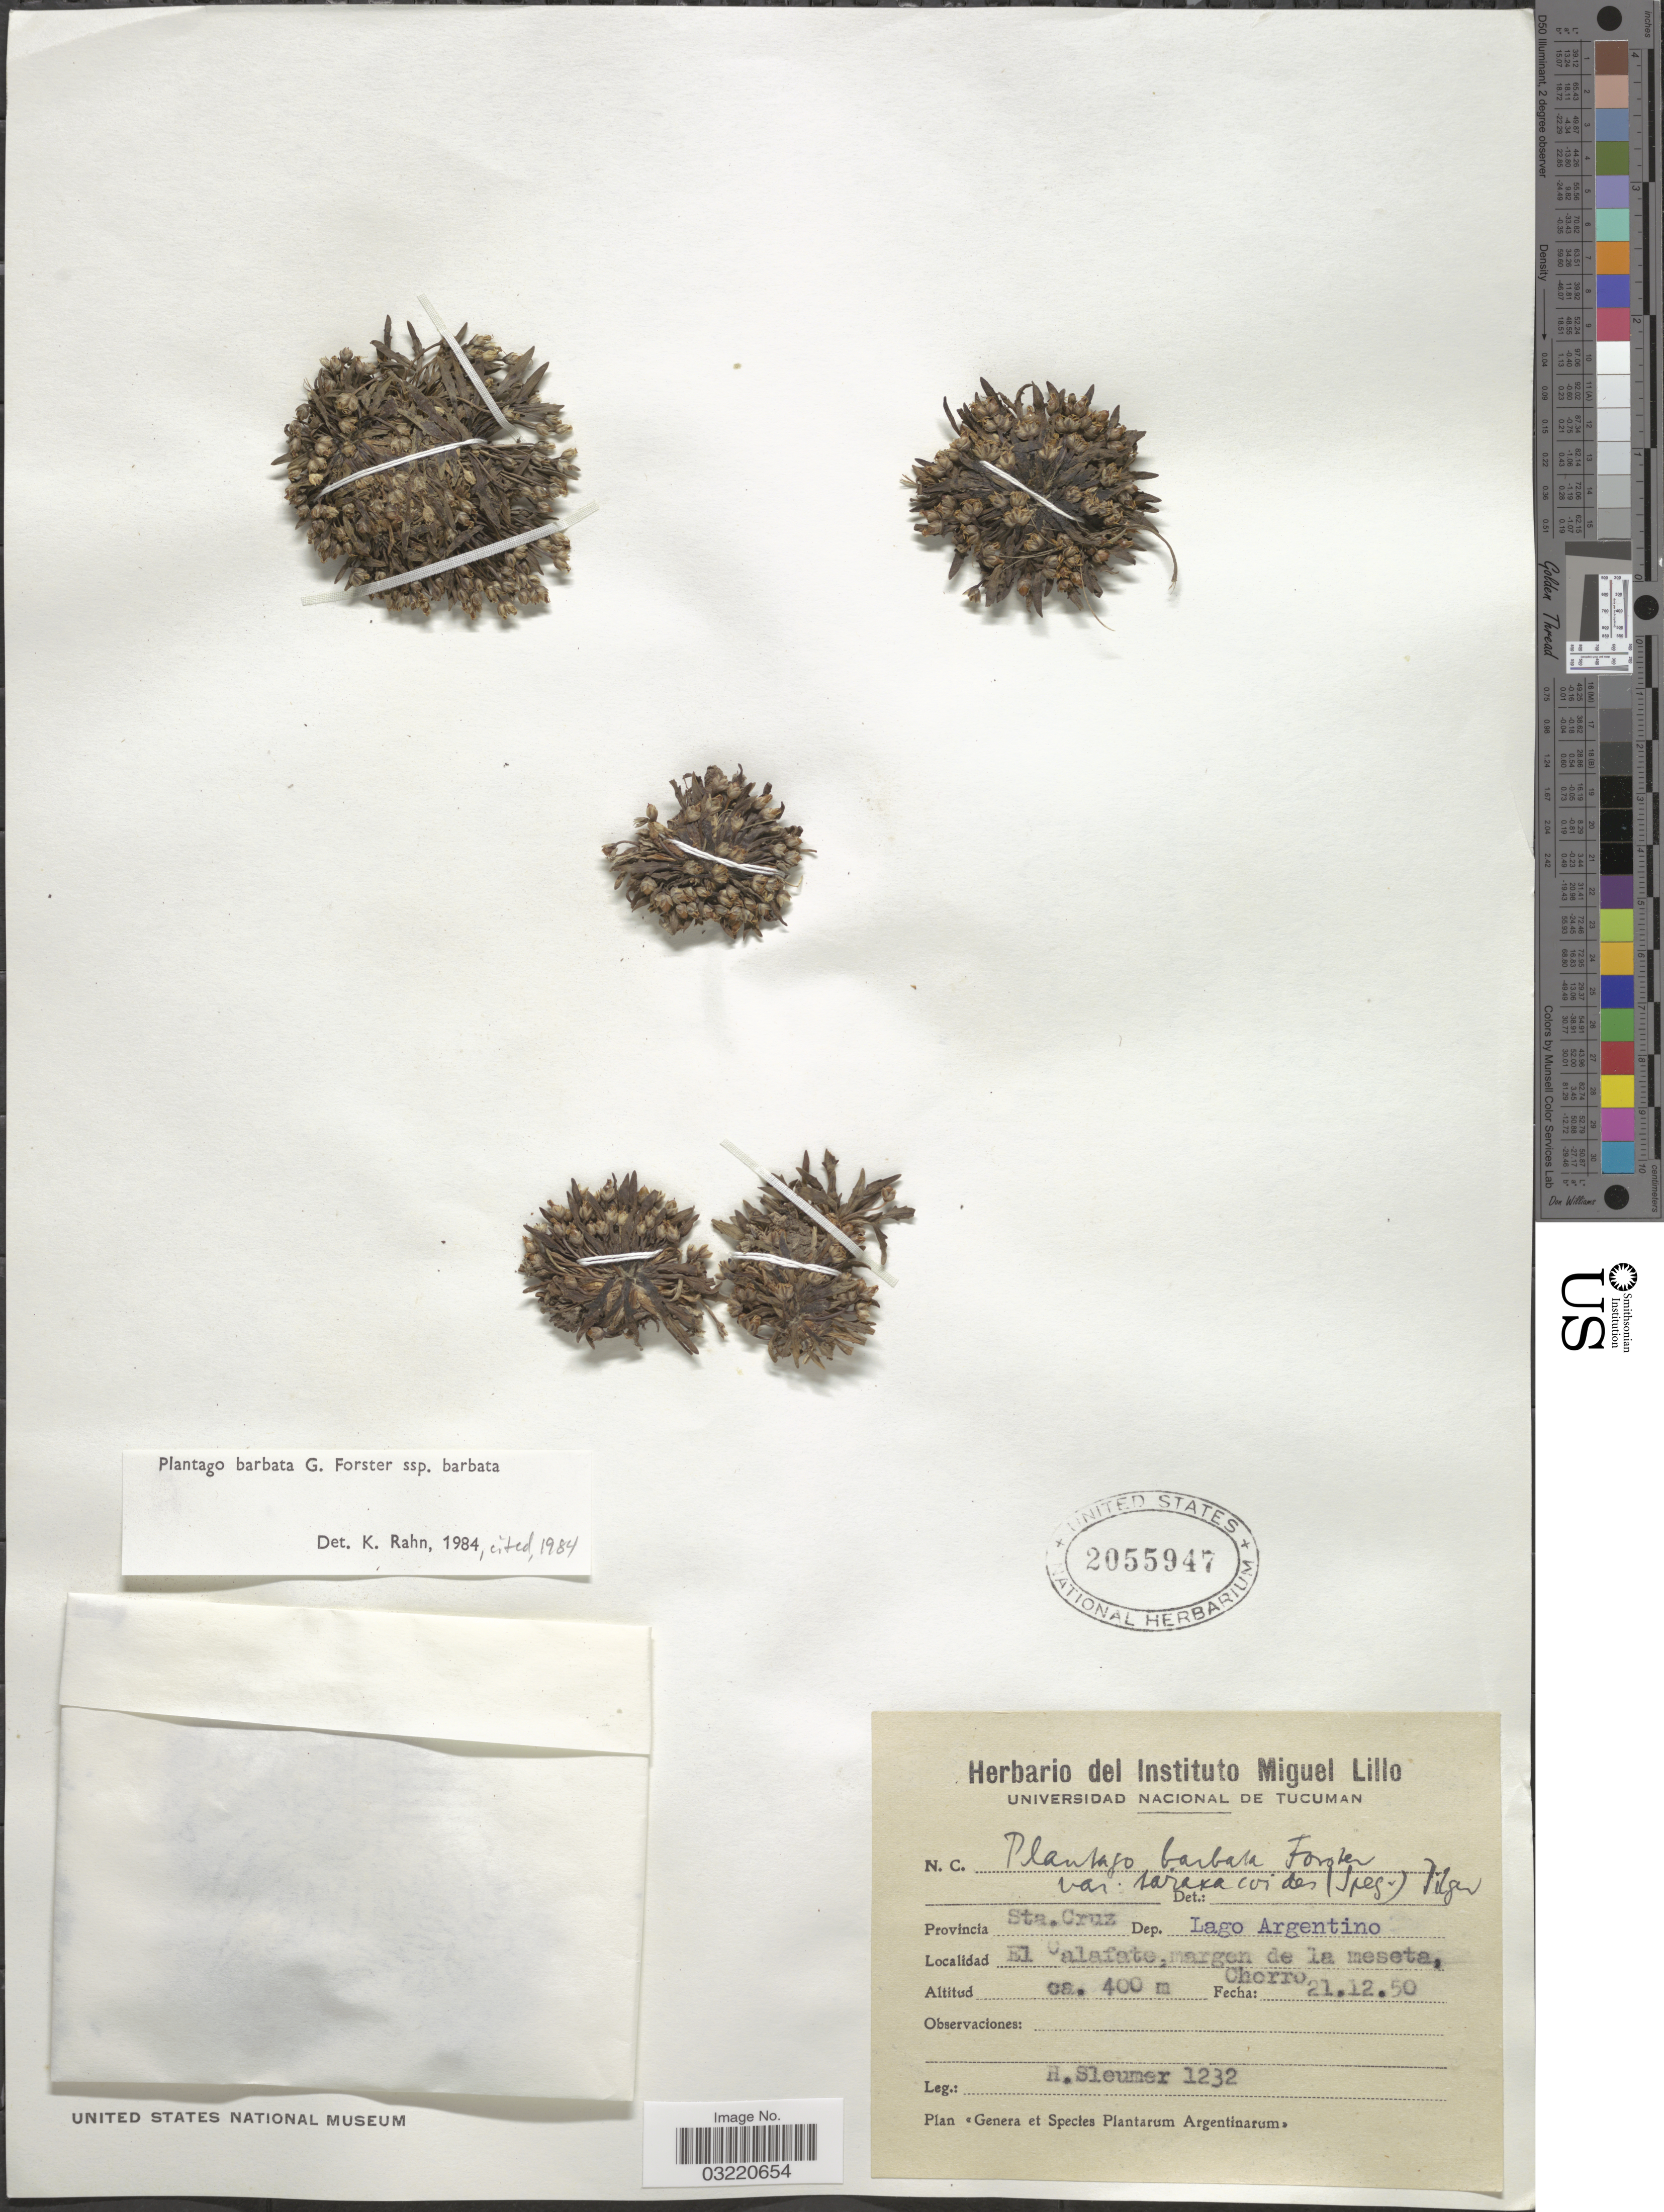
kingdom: Plantae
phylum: Tracheophyta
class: Magnoliopsida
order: Lamiales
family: Plantaginaceae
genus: Plantago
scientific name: Plantago barbata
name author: G. Forst.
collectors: H. O. Sleumer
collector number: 1232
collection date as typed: Transcribed d/m/y: 21/12/50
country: Argentina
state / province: Santa Cruz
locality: Dep. Lago Argentino. El Calafate, margen de la meseta, Chorro.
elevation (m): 400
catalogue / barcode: US 2055947